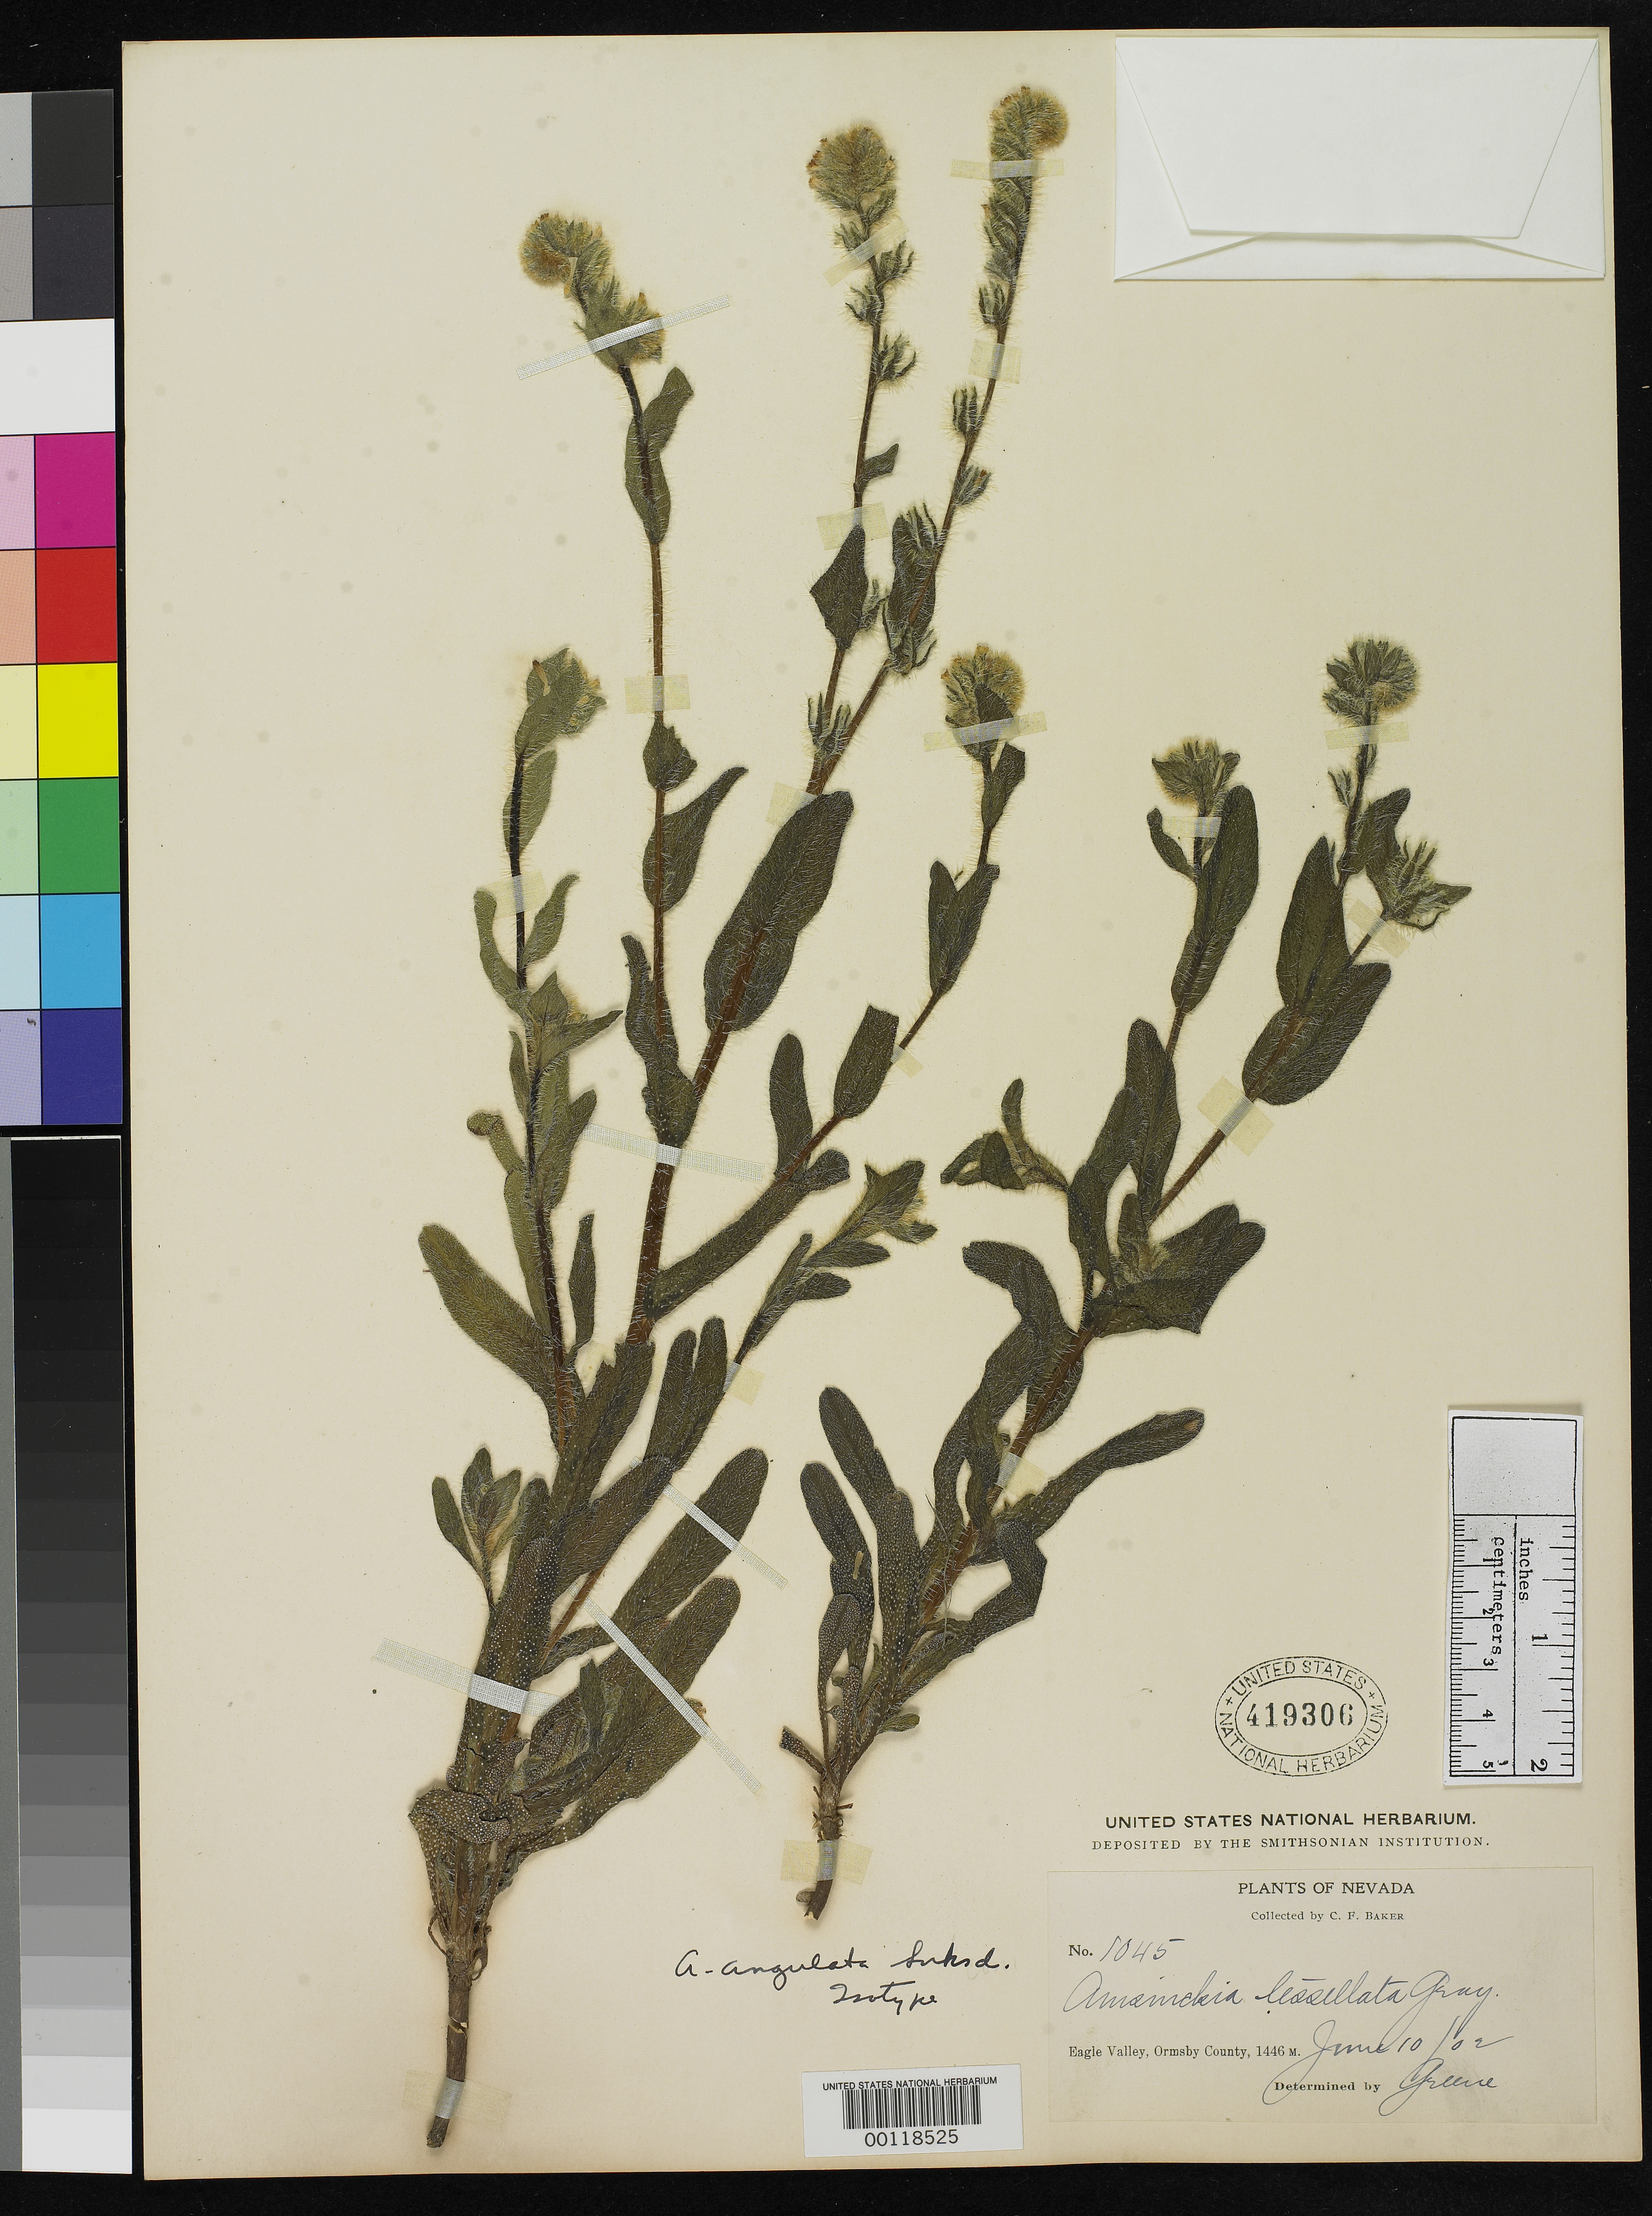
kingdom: Plantae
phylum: Tracheophyta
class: Magnoliopsida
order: Boraginales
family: Boraginaceae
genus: Amsinckia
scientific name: Amsinckia angulata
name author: Suksd.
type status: Isotype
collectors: C. F. Baker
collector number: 1045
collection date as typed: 10 Jun 1902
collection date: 1902-06-10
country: United States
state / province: Nevada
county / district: Ormsby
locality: Carson City, Eagle Valley.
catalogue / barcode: US 419306